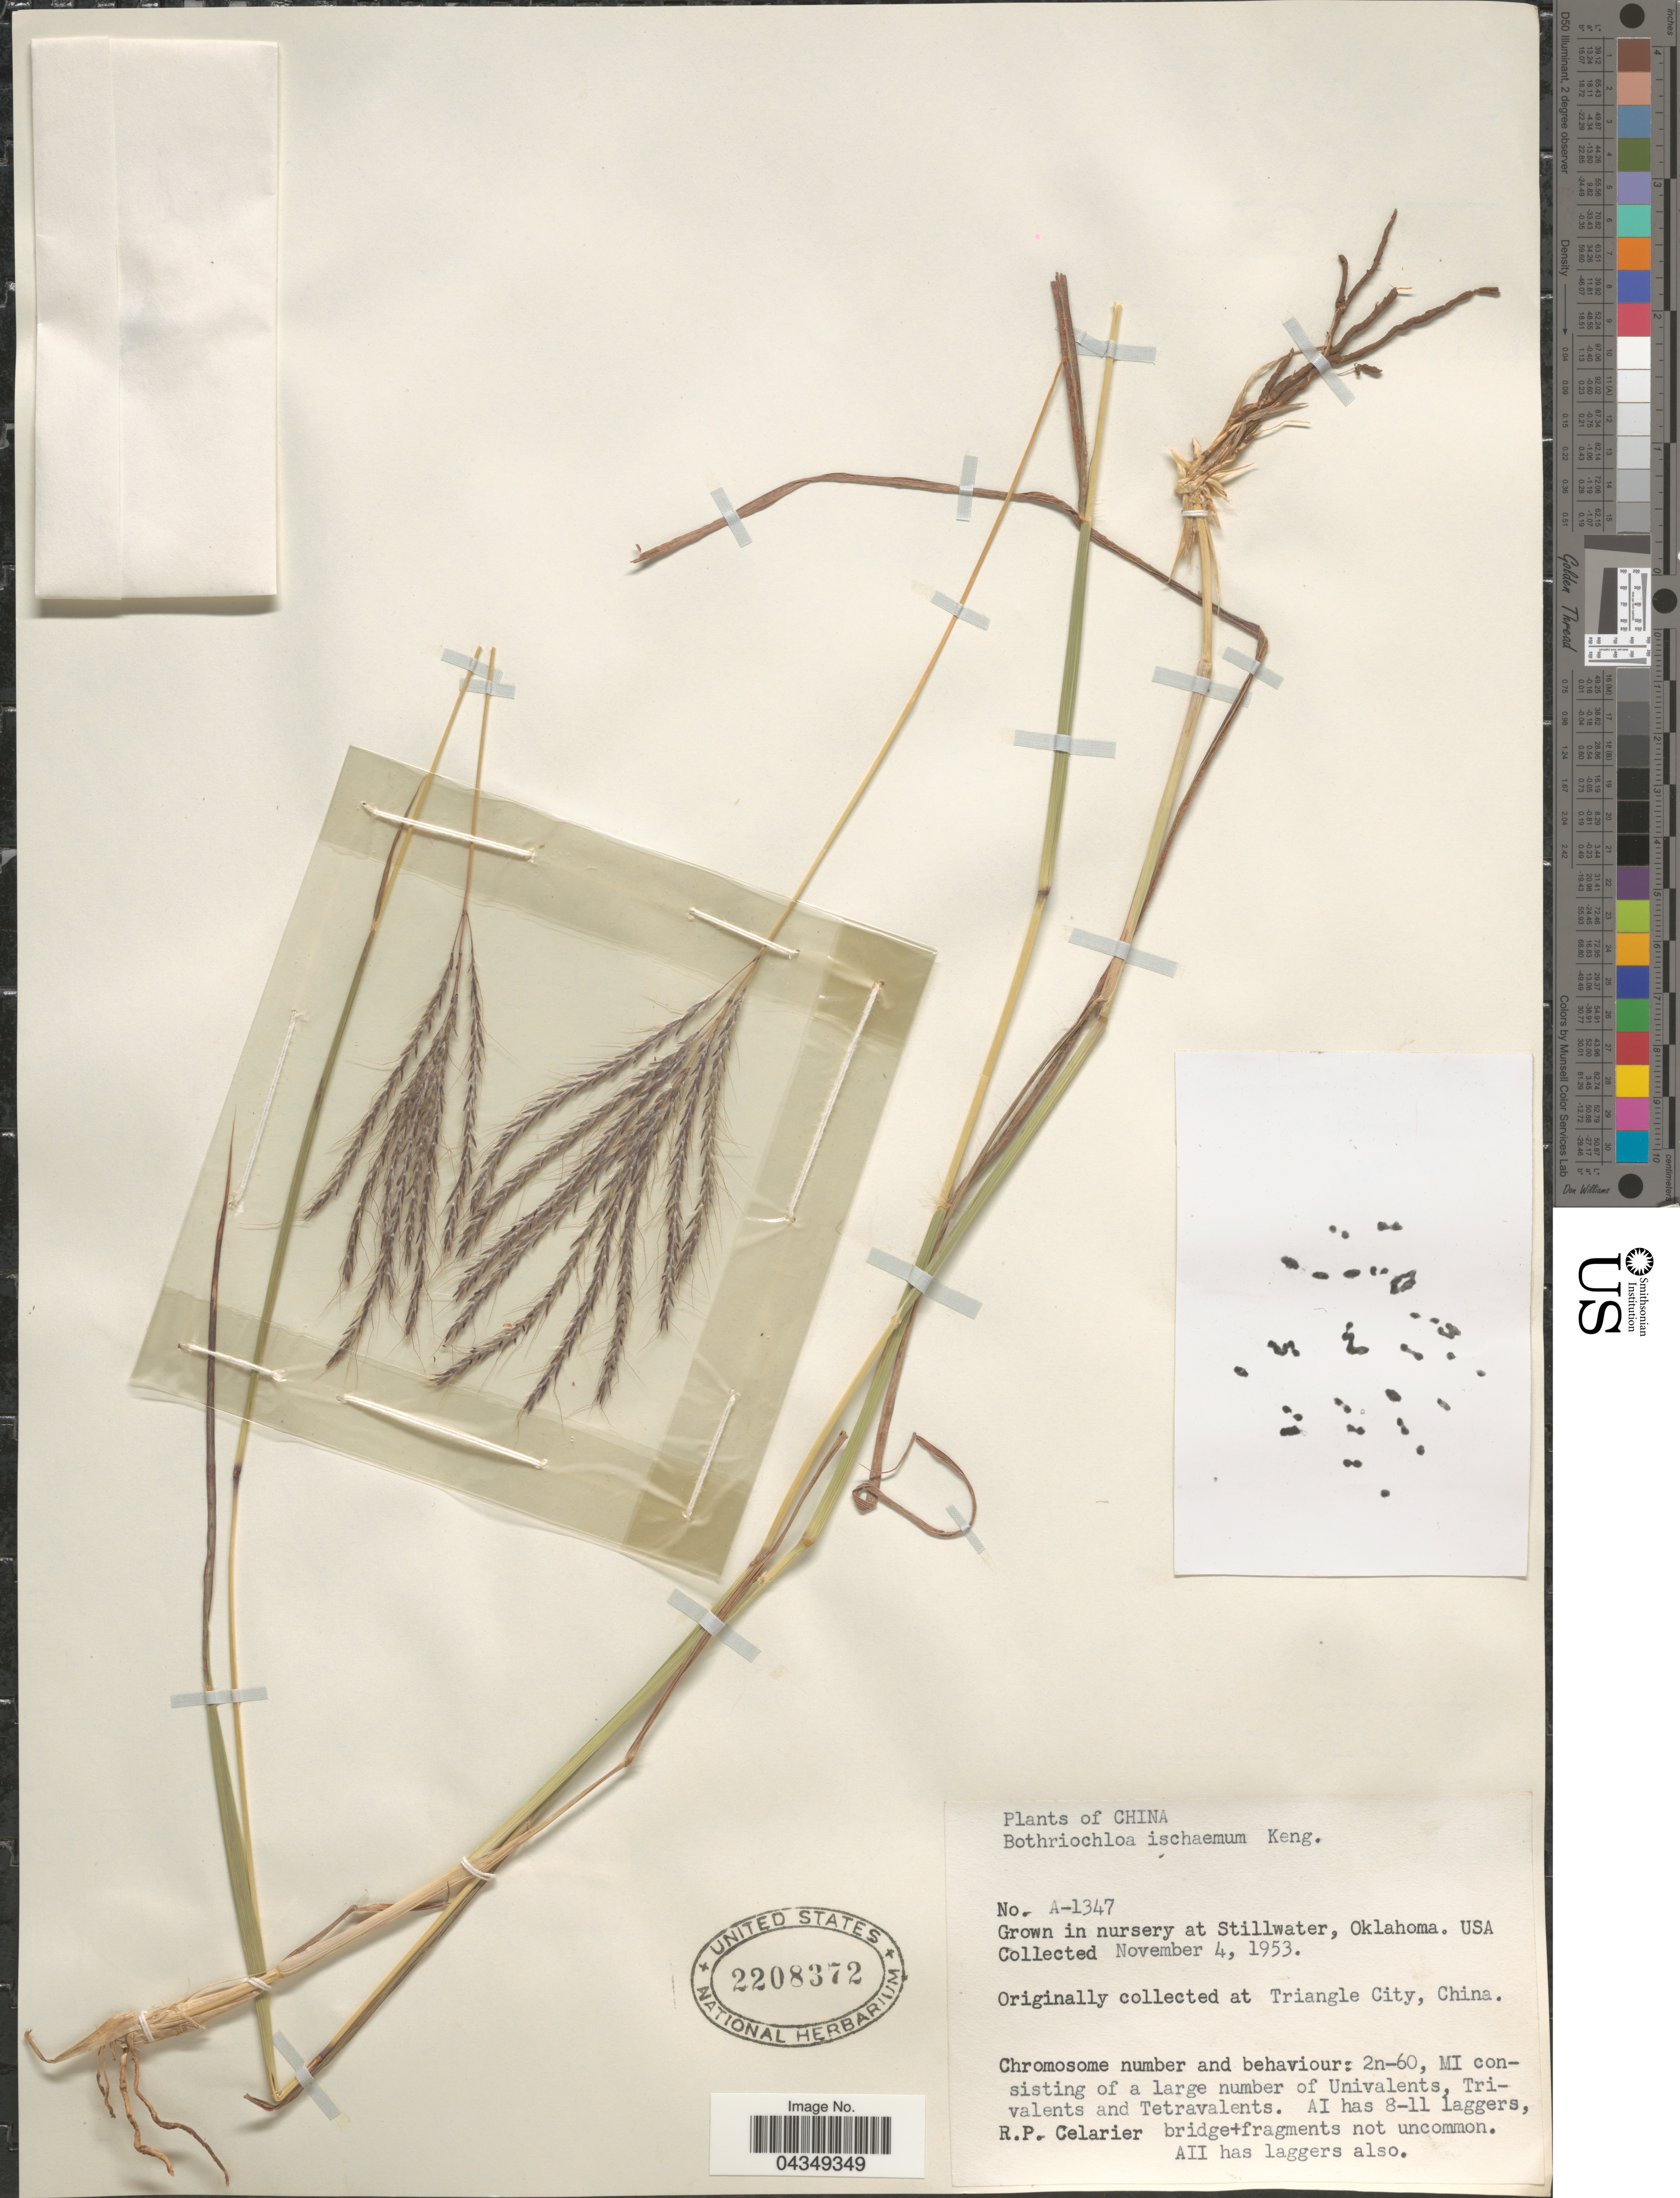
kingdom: Plantae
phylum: Tracheophyta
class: Liliopsida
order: Poales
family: Poaceae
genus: Bothriochloa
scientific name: Bothriochloa ischaemum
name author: (L.) Keng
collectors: R. Celarier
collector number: A-1347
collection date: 1953-11-04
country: United States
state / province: Oklahoma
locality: Grown in nursery at Stillwater.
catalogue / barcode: US 2208372